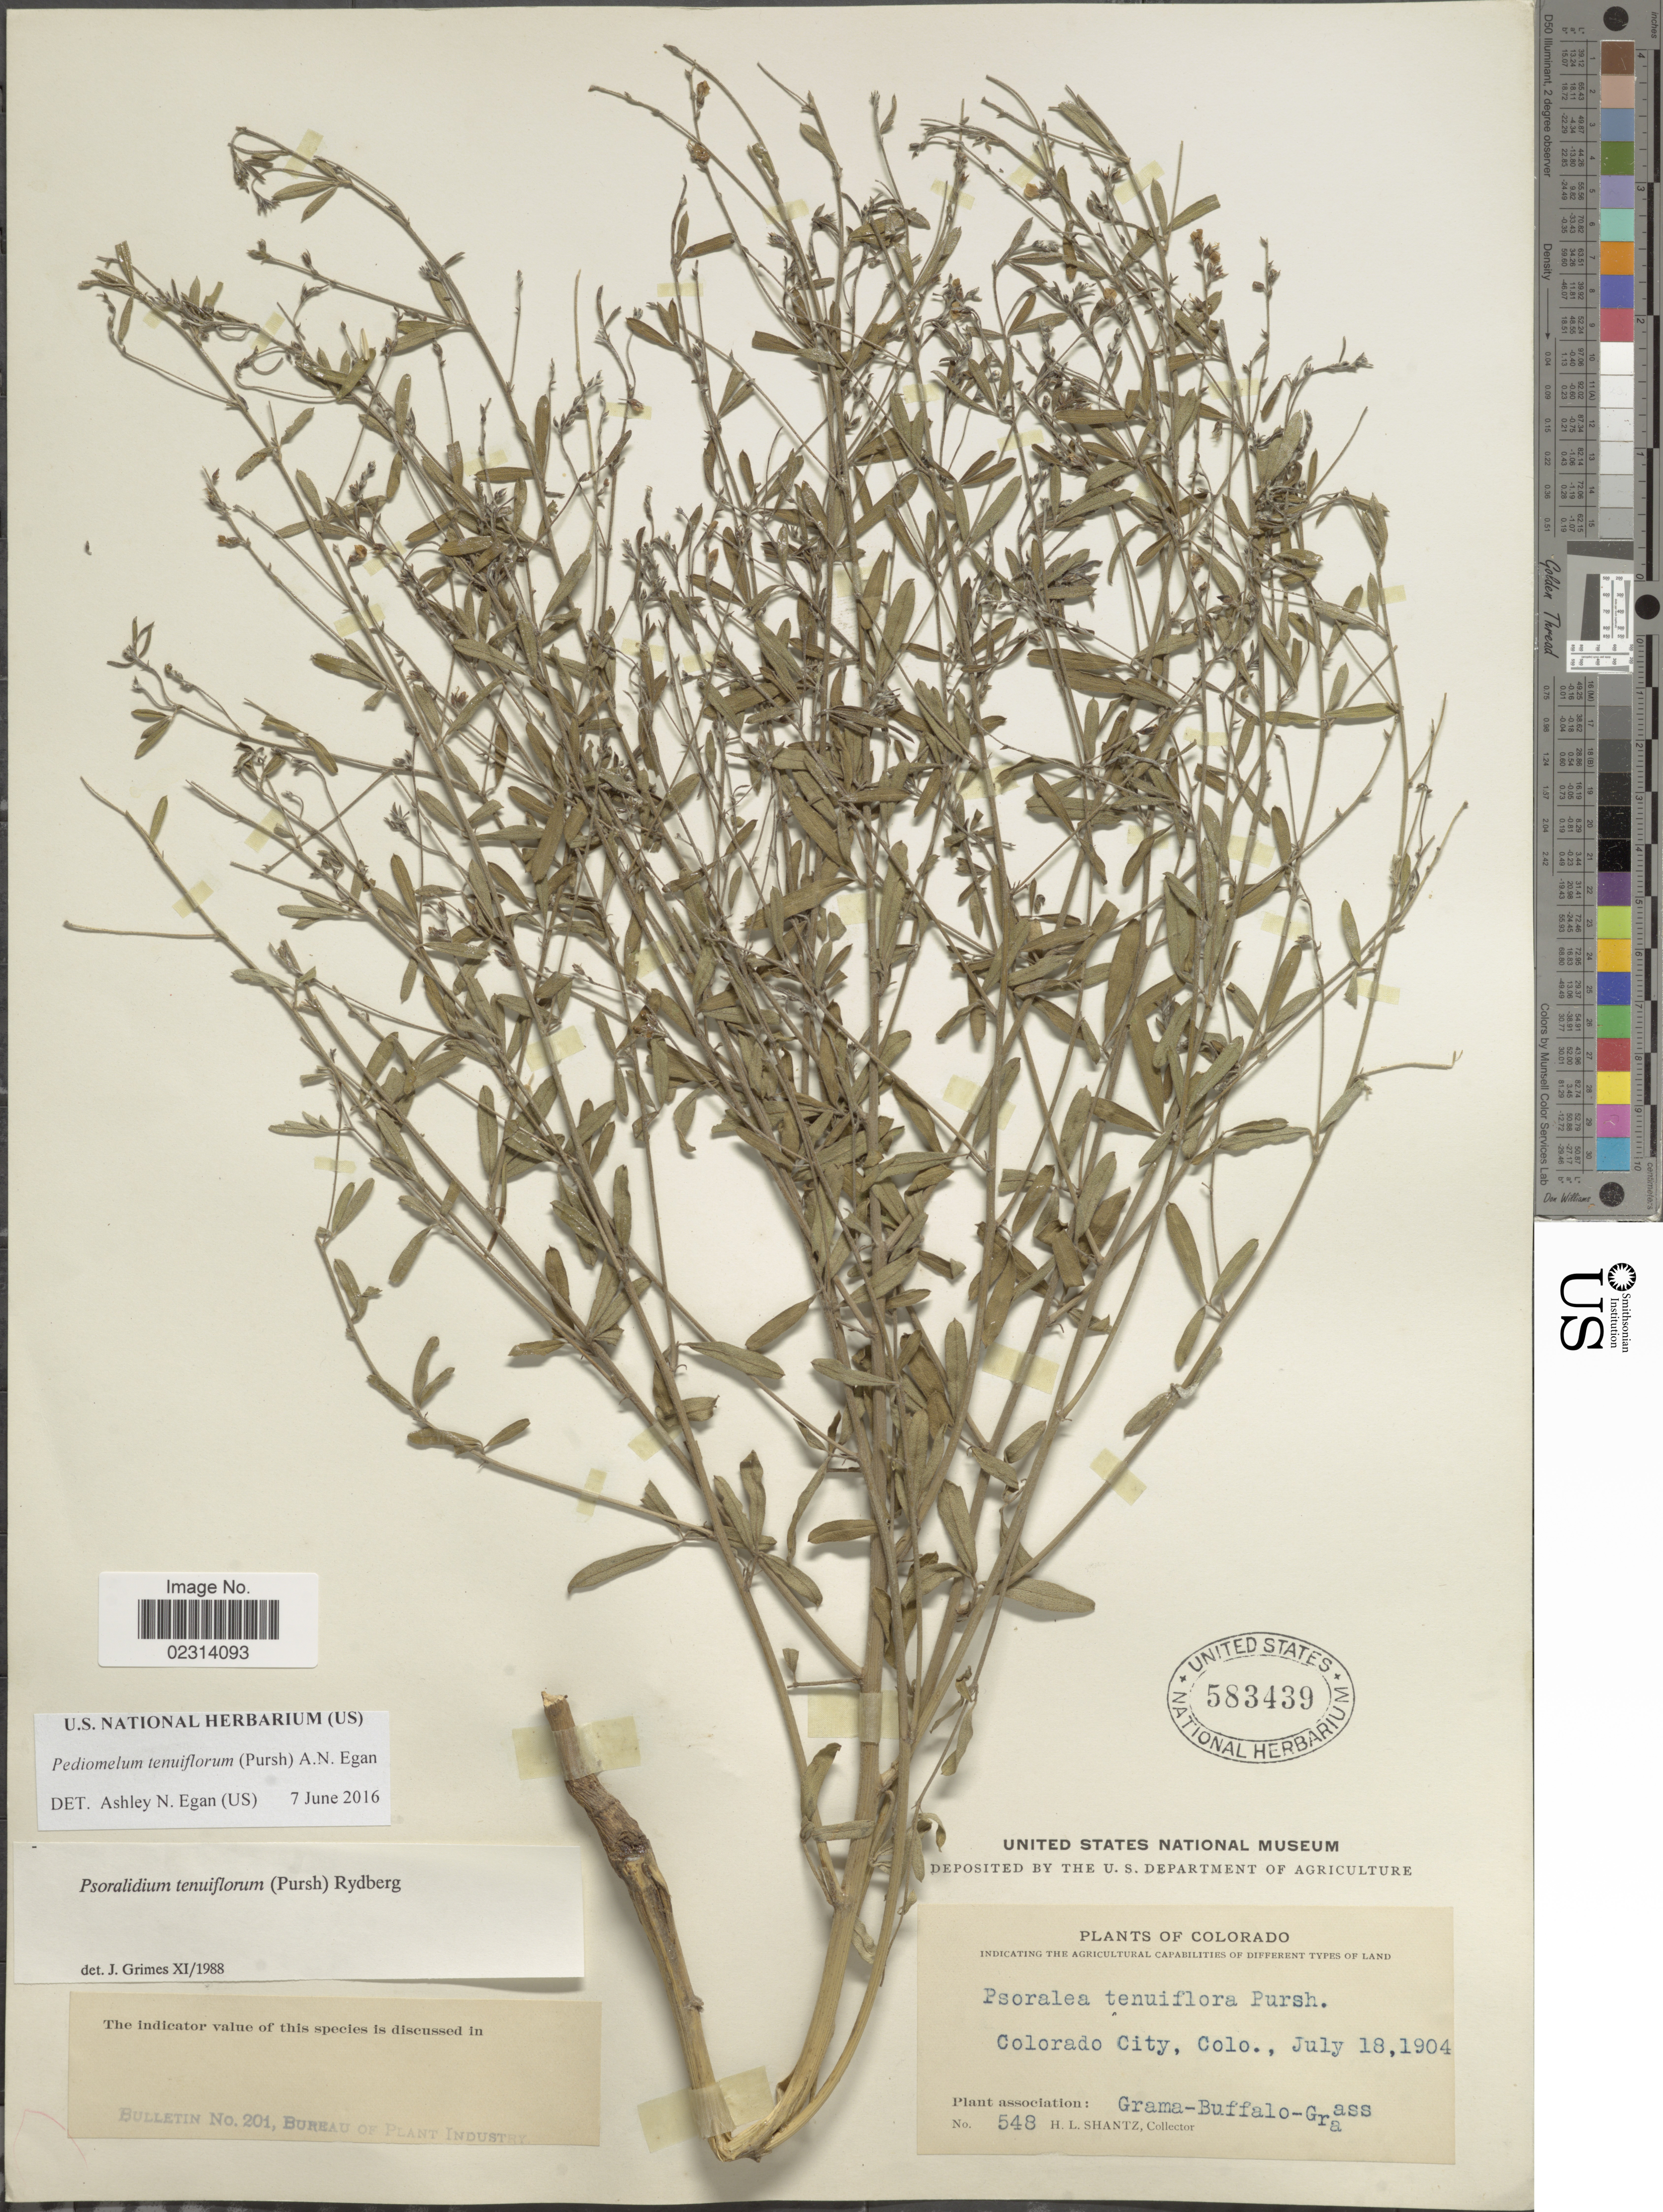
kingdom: Plantae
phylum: Tracheophyta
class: Magnoliopsida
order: Fabales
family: Fabaceae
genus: Psoralidium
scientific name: Psoralidium tenuiflorum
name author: (Pursh) Rydb.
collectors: H. Shantz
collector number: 548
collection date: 1904-07-18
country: United States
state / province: Colorado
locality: Colorado City, Colo.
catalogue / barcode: US 583439